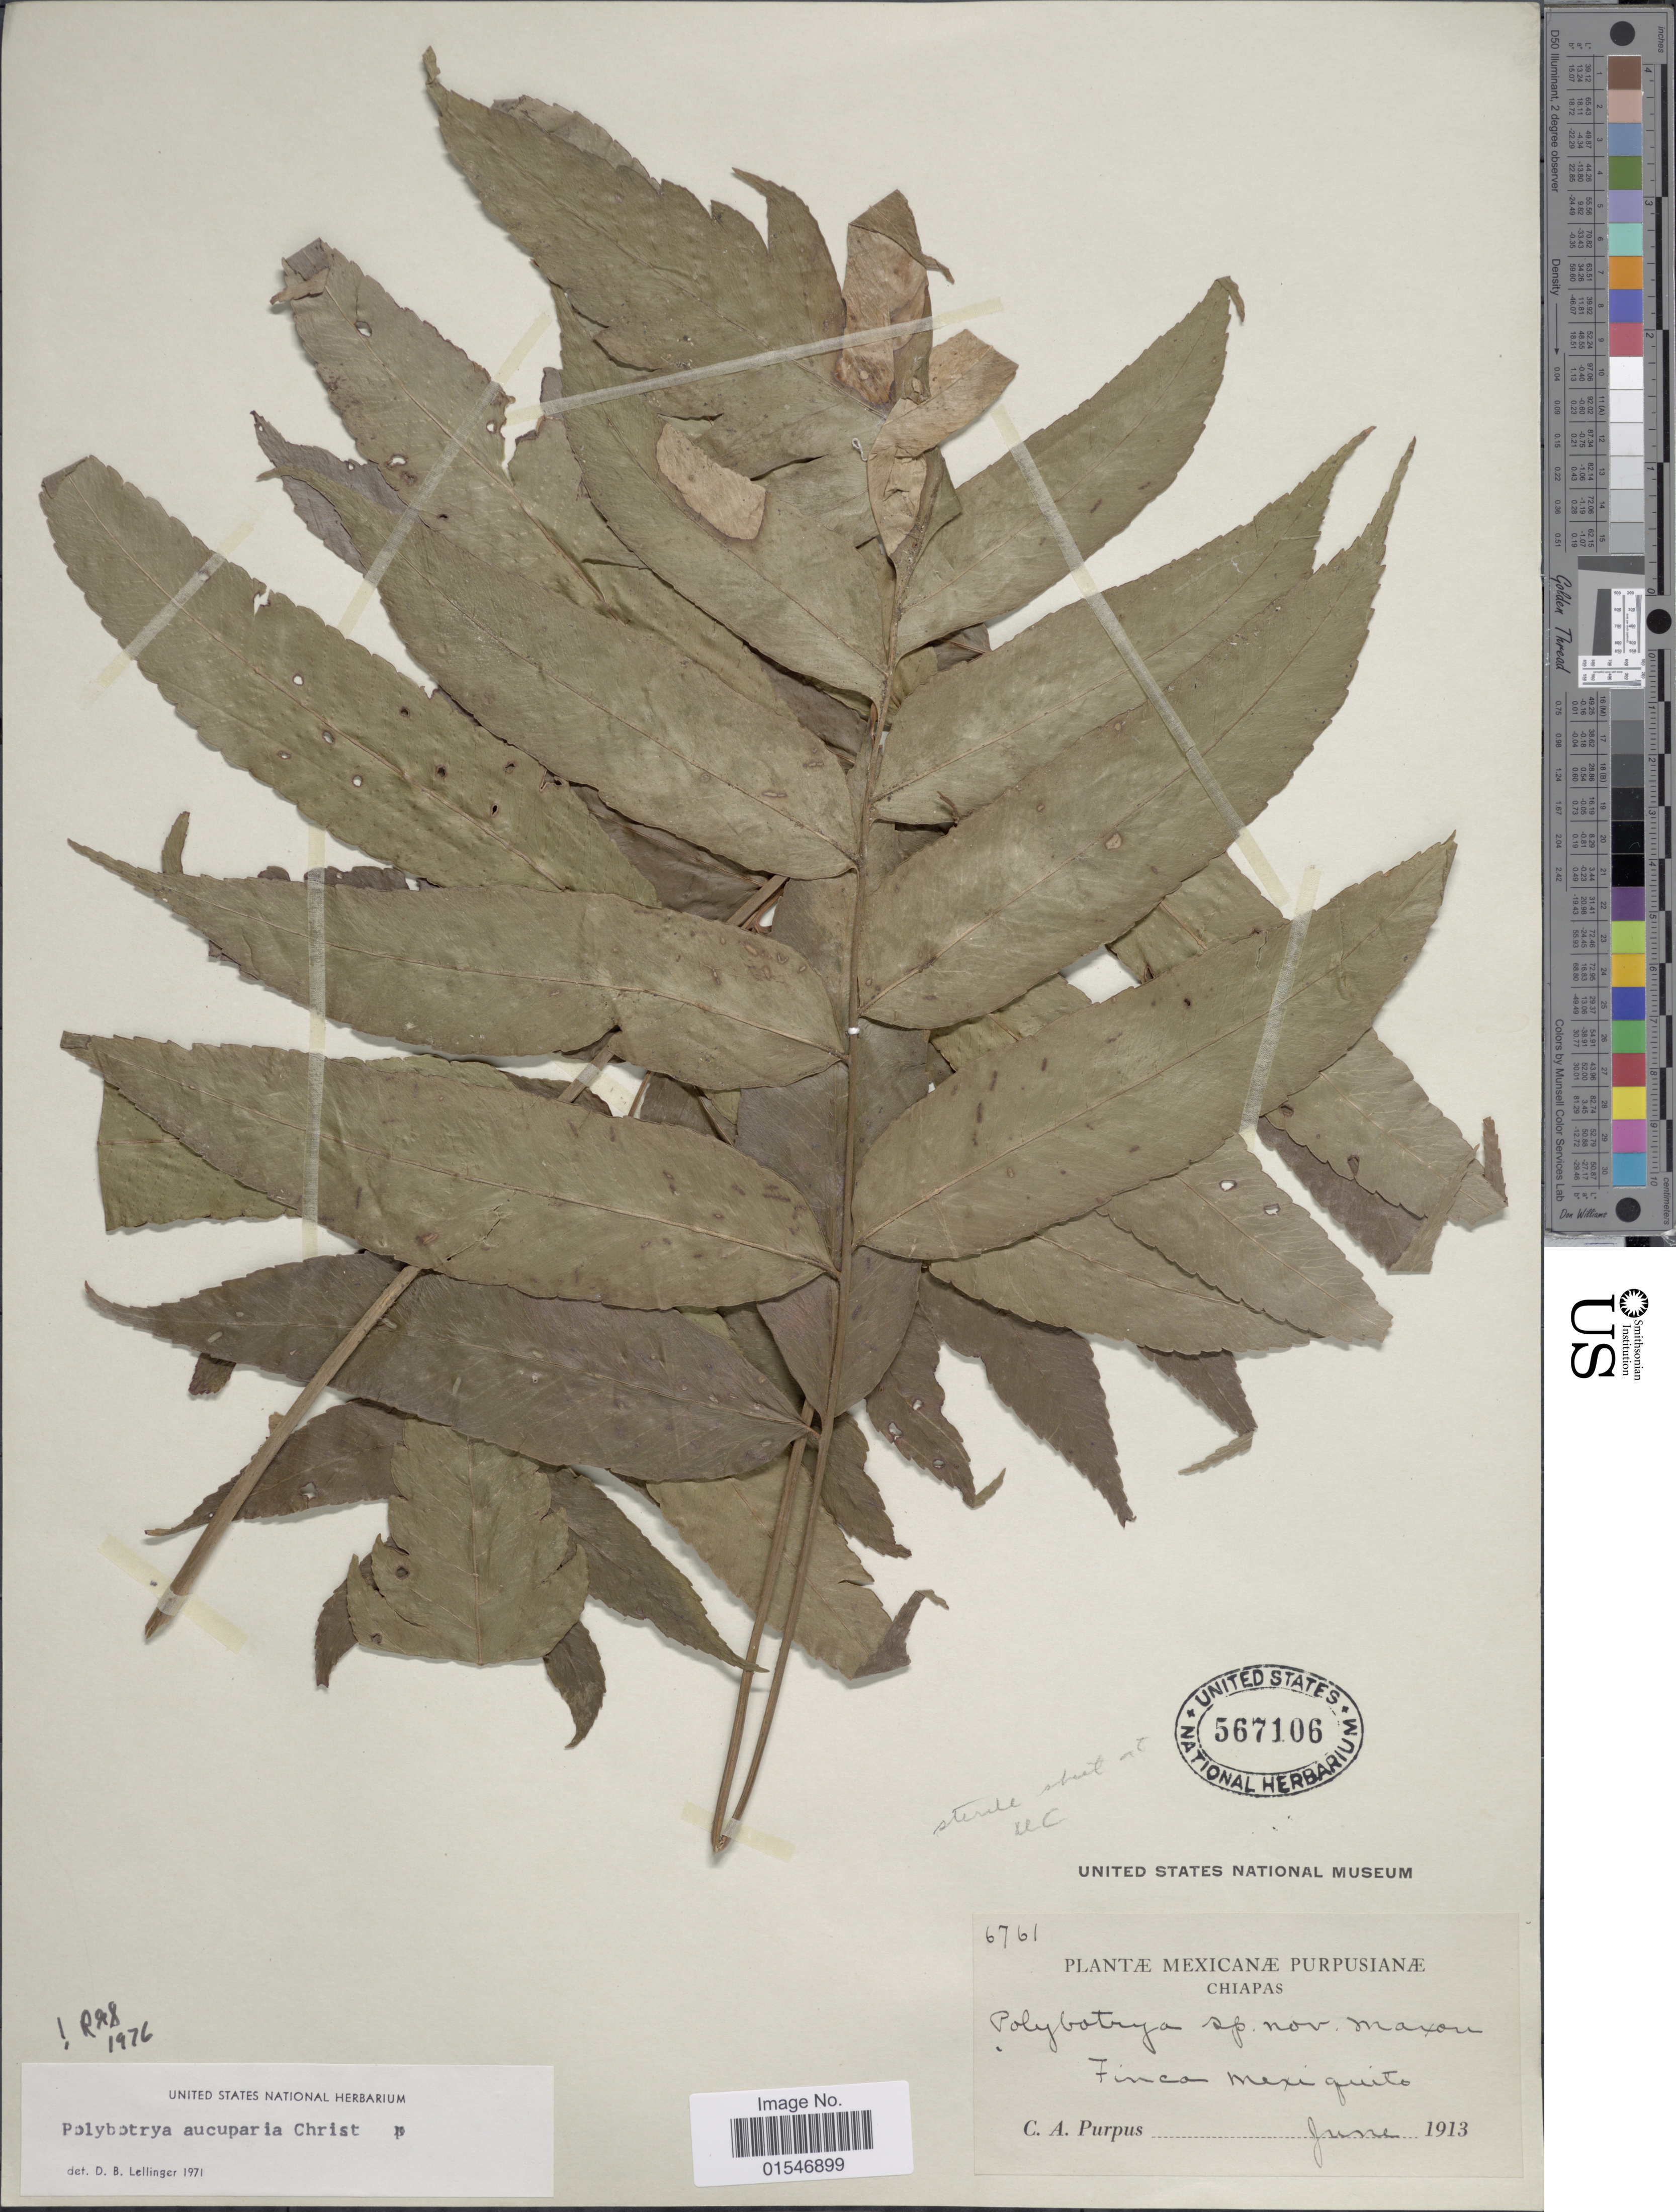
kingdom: Plantae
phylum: Tracheophyta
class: Polypodiopsida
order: Polypodiales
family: Dryopteridaceae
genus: Polybotrya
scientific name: Polybotrya aucuparia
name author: Christ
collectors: C. A. Purpus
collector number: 6761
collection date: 1913-06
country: Mexico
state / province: Chiapas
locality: Mexicanae, Chiapas, Finca Mexiquito.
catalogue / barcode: US 567106